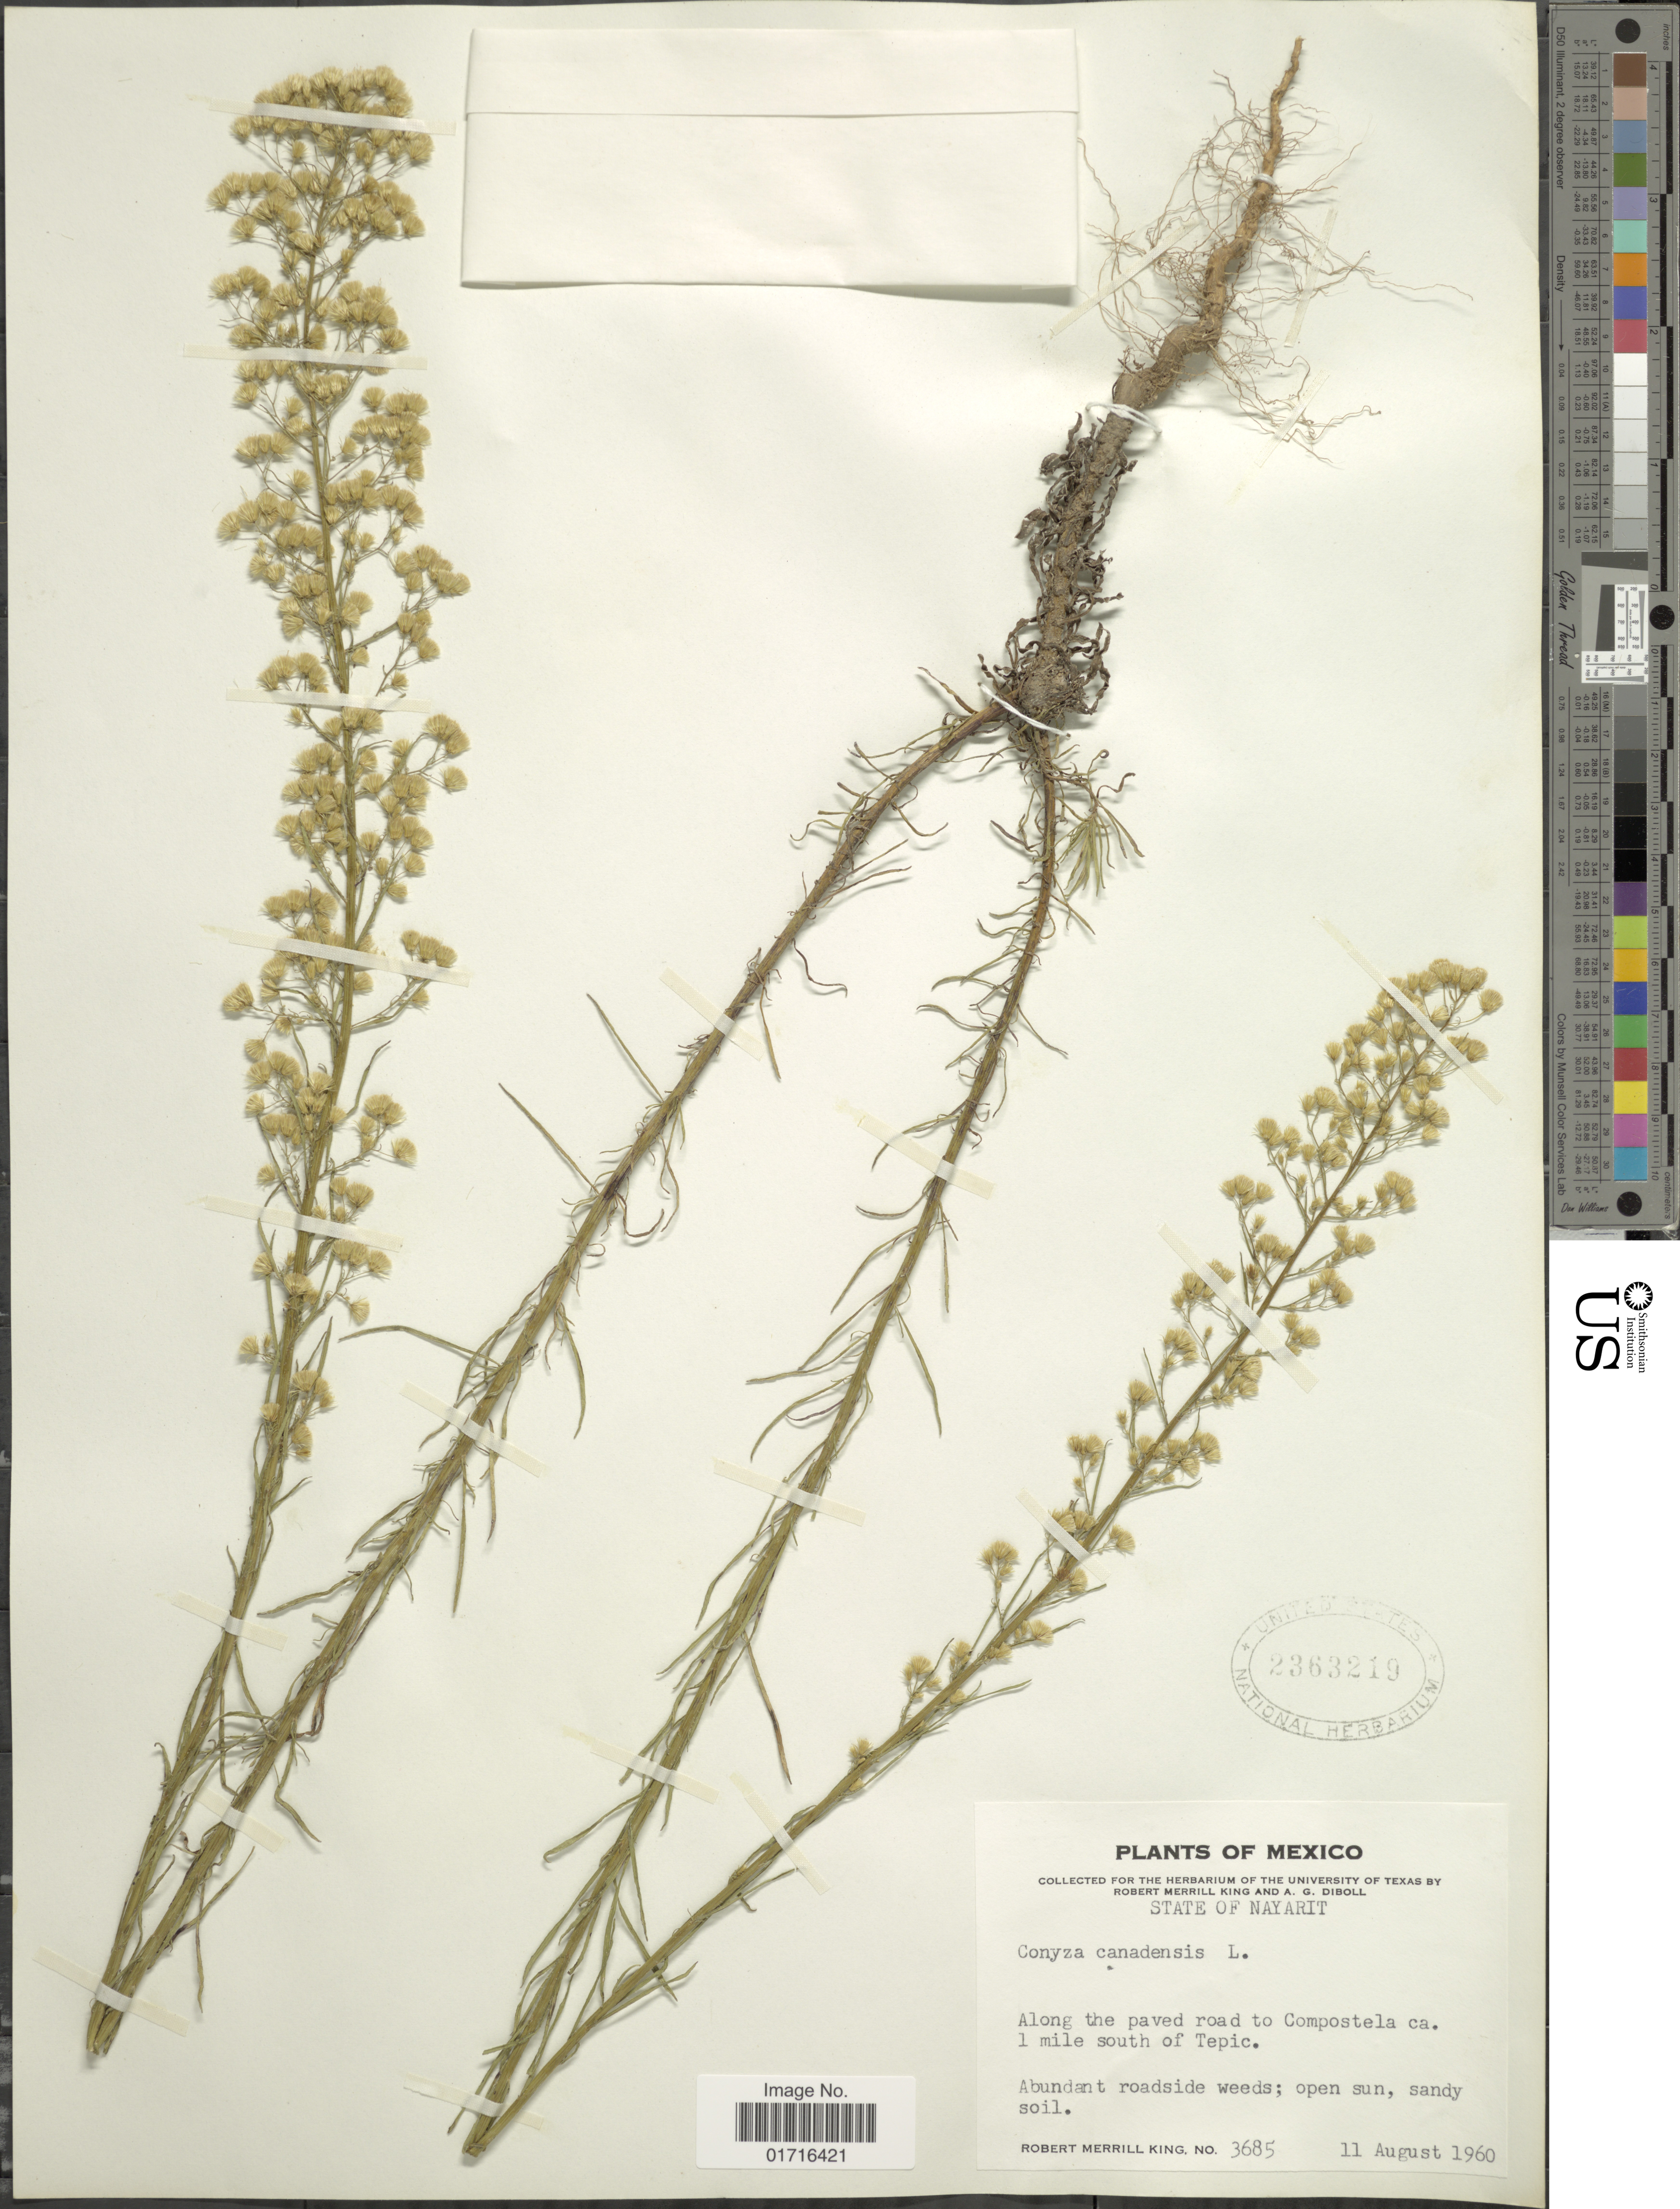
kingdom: Plantae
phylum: Tracheophyta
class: Magnoliopsida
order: Asterales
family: Asteraceae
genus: Conyza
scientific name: Conyza canadensis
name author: (L.) Cronq.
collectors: R. M. King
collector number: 3685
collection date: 1960-08-11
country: Mexico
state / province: Nayarit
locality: Along the paved road to Compostela ca. 1 mile south of Tepic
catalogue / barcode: US 2363219